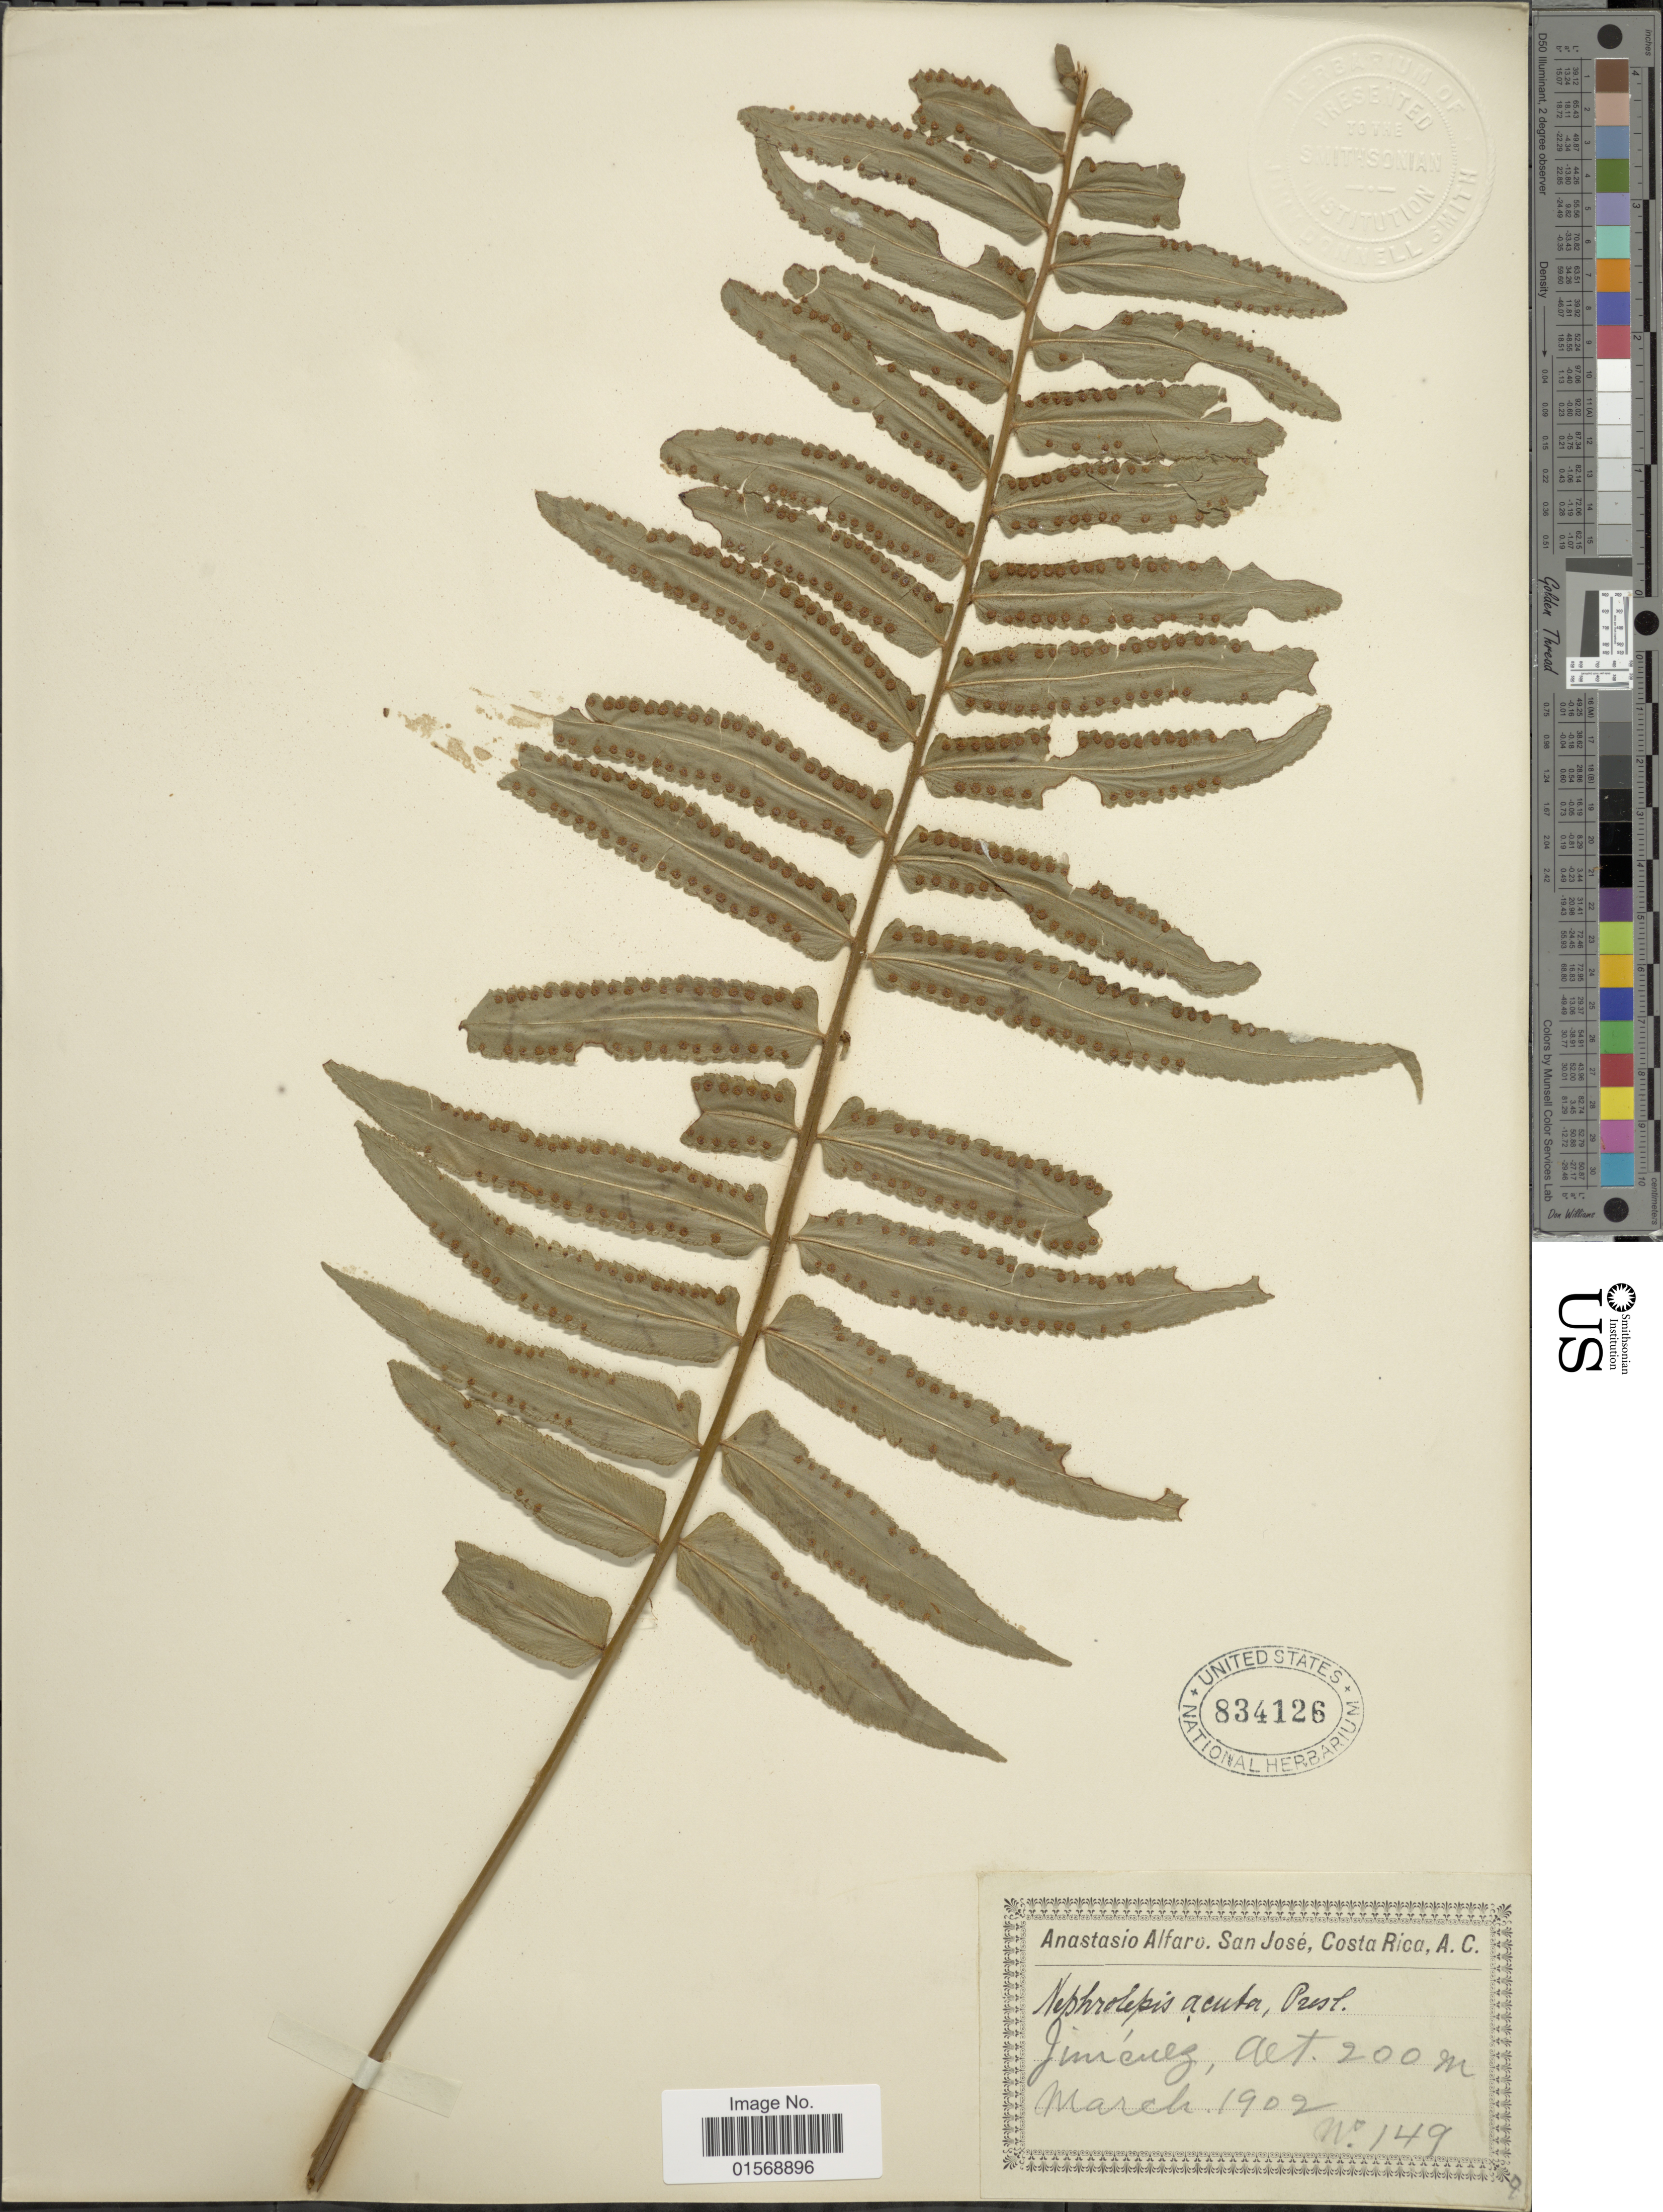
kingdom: Plantae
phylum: Tracheophyta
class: Polypodiopsida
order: Polypodiales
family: Nephrolepidaceae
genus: Nephrolepis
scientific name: Nephrolepis biserrata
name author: (Sw.) Schott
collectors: A. Alfaro Gonzalez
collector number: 149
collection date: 1902-03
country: Costa Rica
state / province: San José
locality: San Jose, Costa Rica, A. C. Jimenez.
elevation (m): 200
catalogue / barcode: US 834126